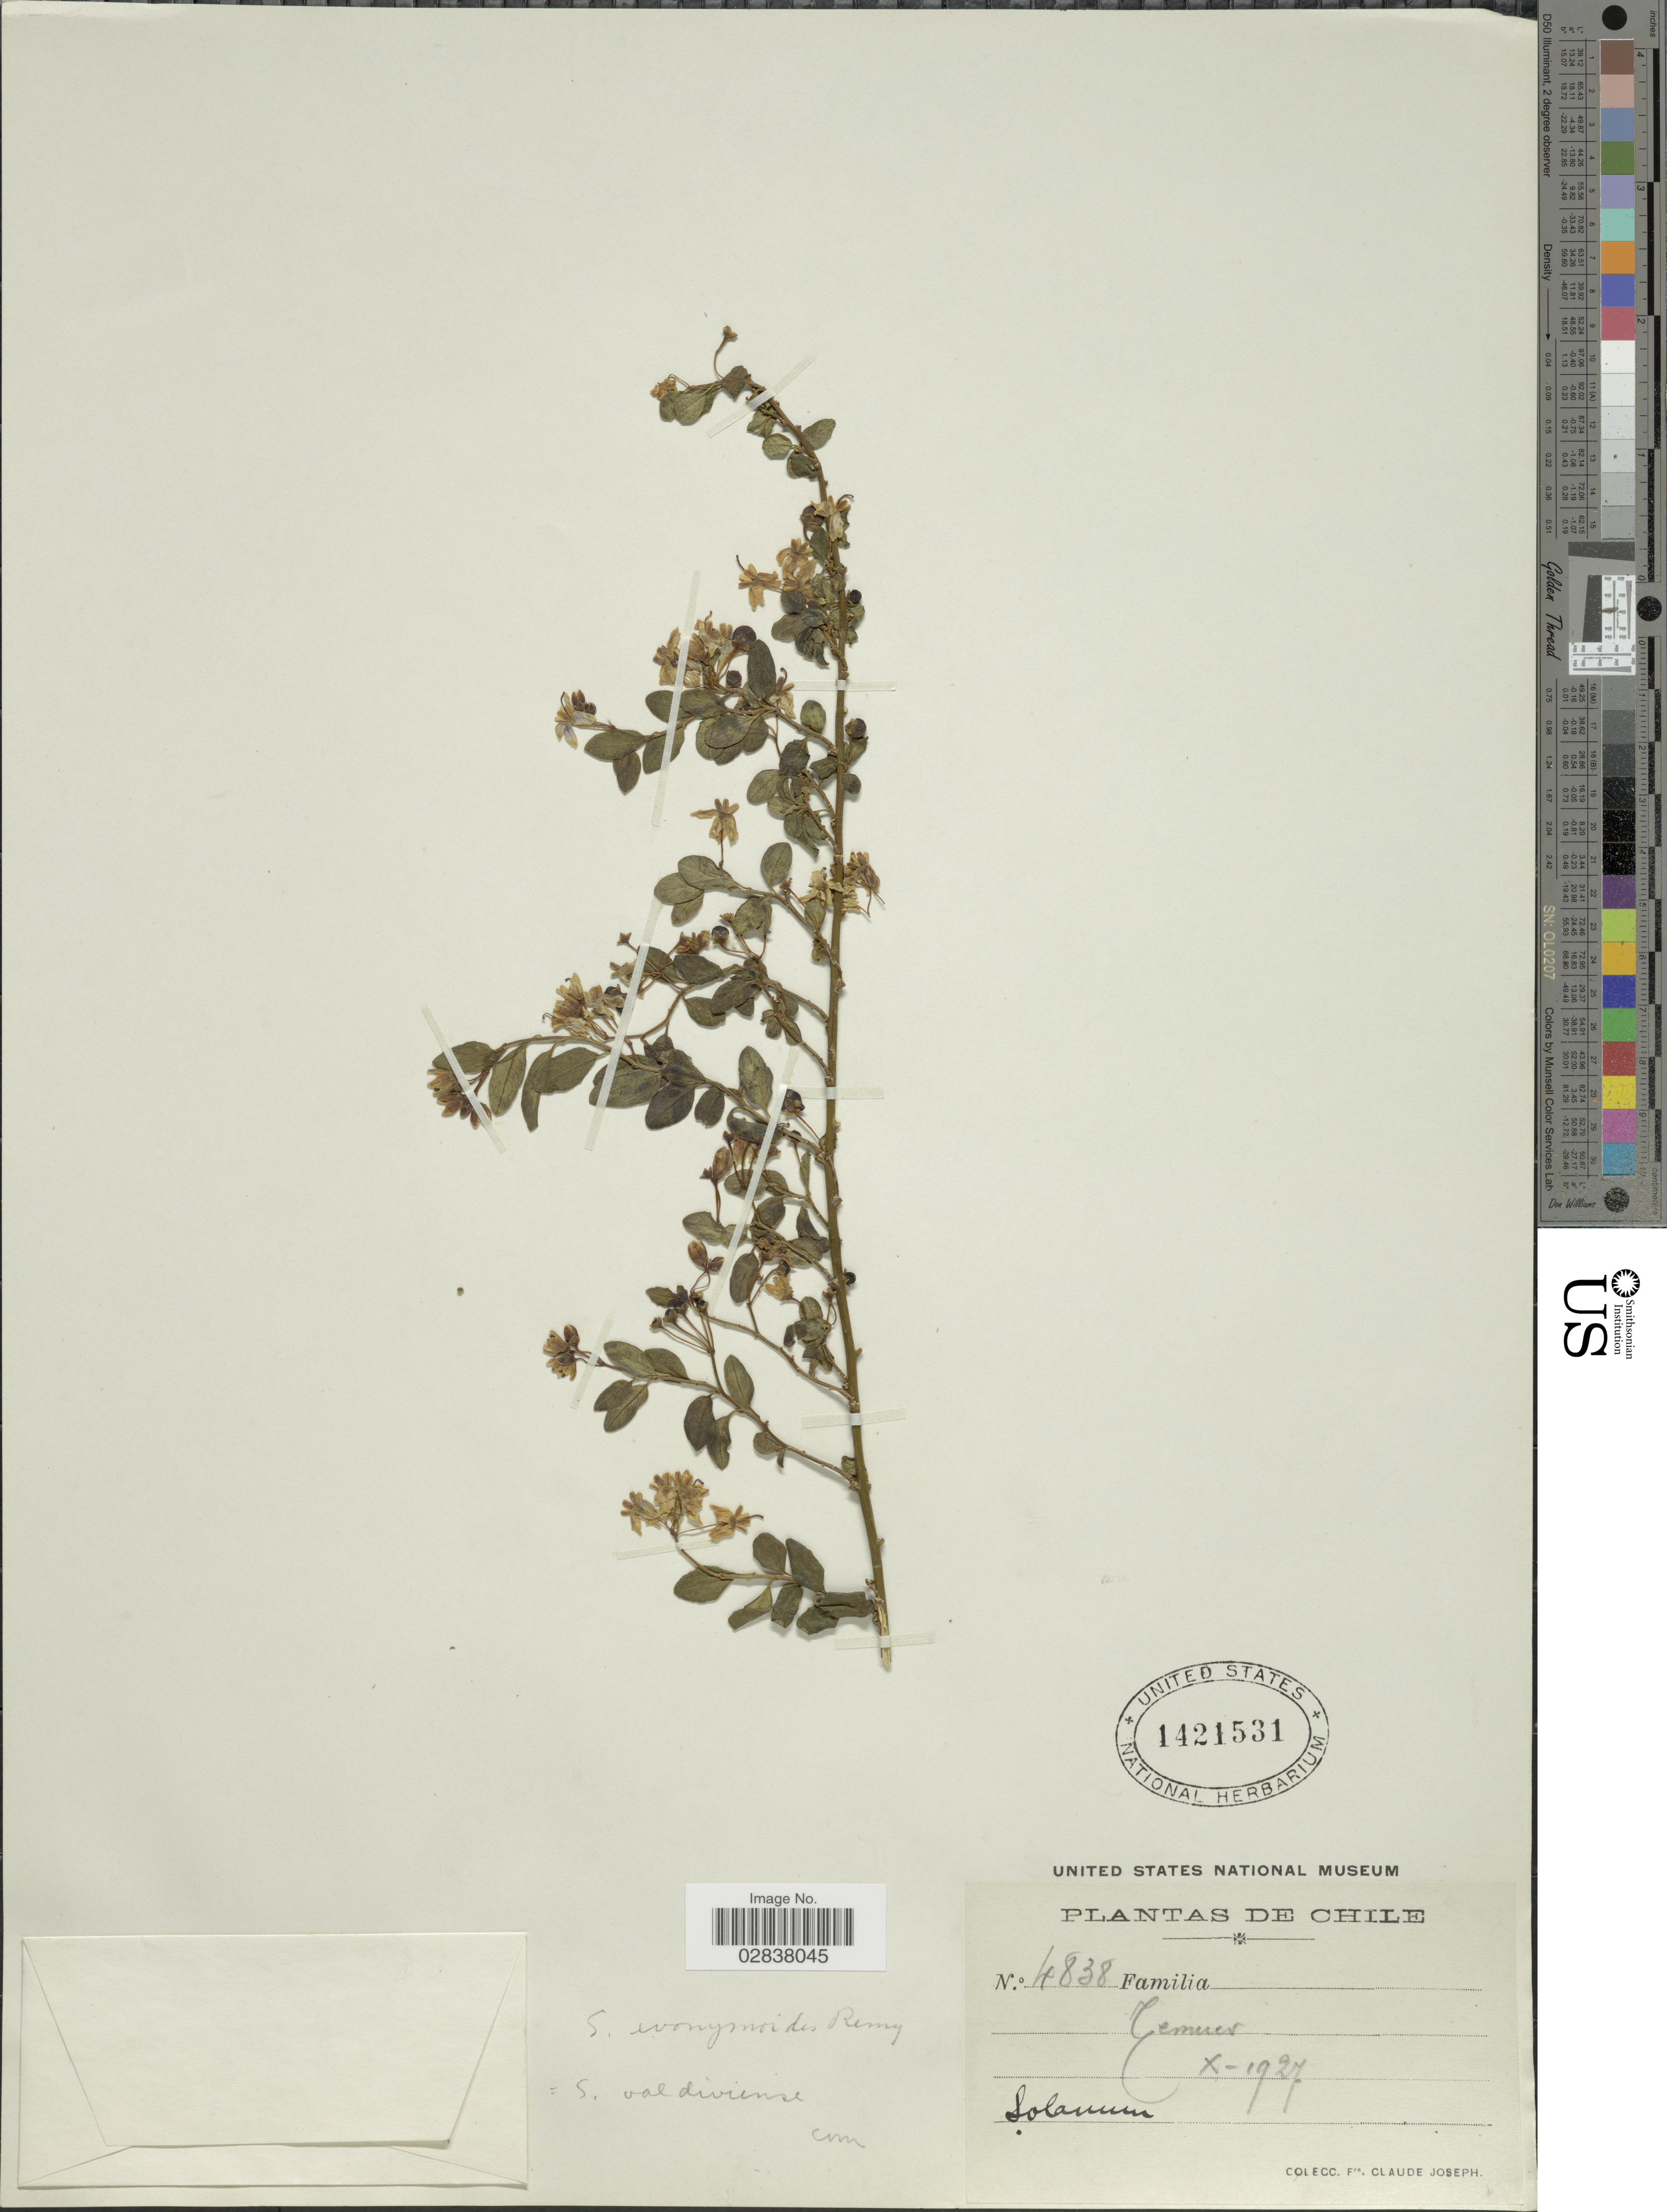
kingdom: Plantae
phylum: Tracheophyta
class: Magnoliopsida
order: Solanales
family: Solanaceae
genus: Solanum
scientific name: Solanum valdiviense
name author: Dunal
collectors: Frere Claude Joseph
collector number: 4838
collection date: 1927-10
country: Chile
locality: Temuco.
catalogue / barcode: US 1421531